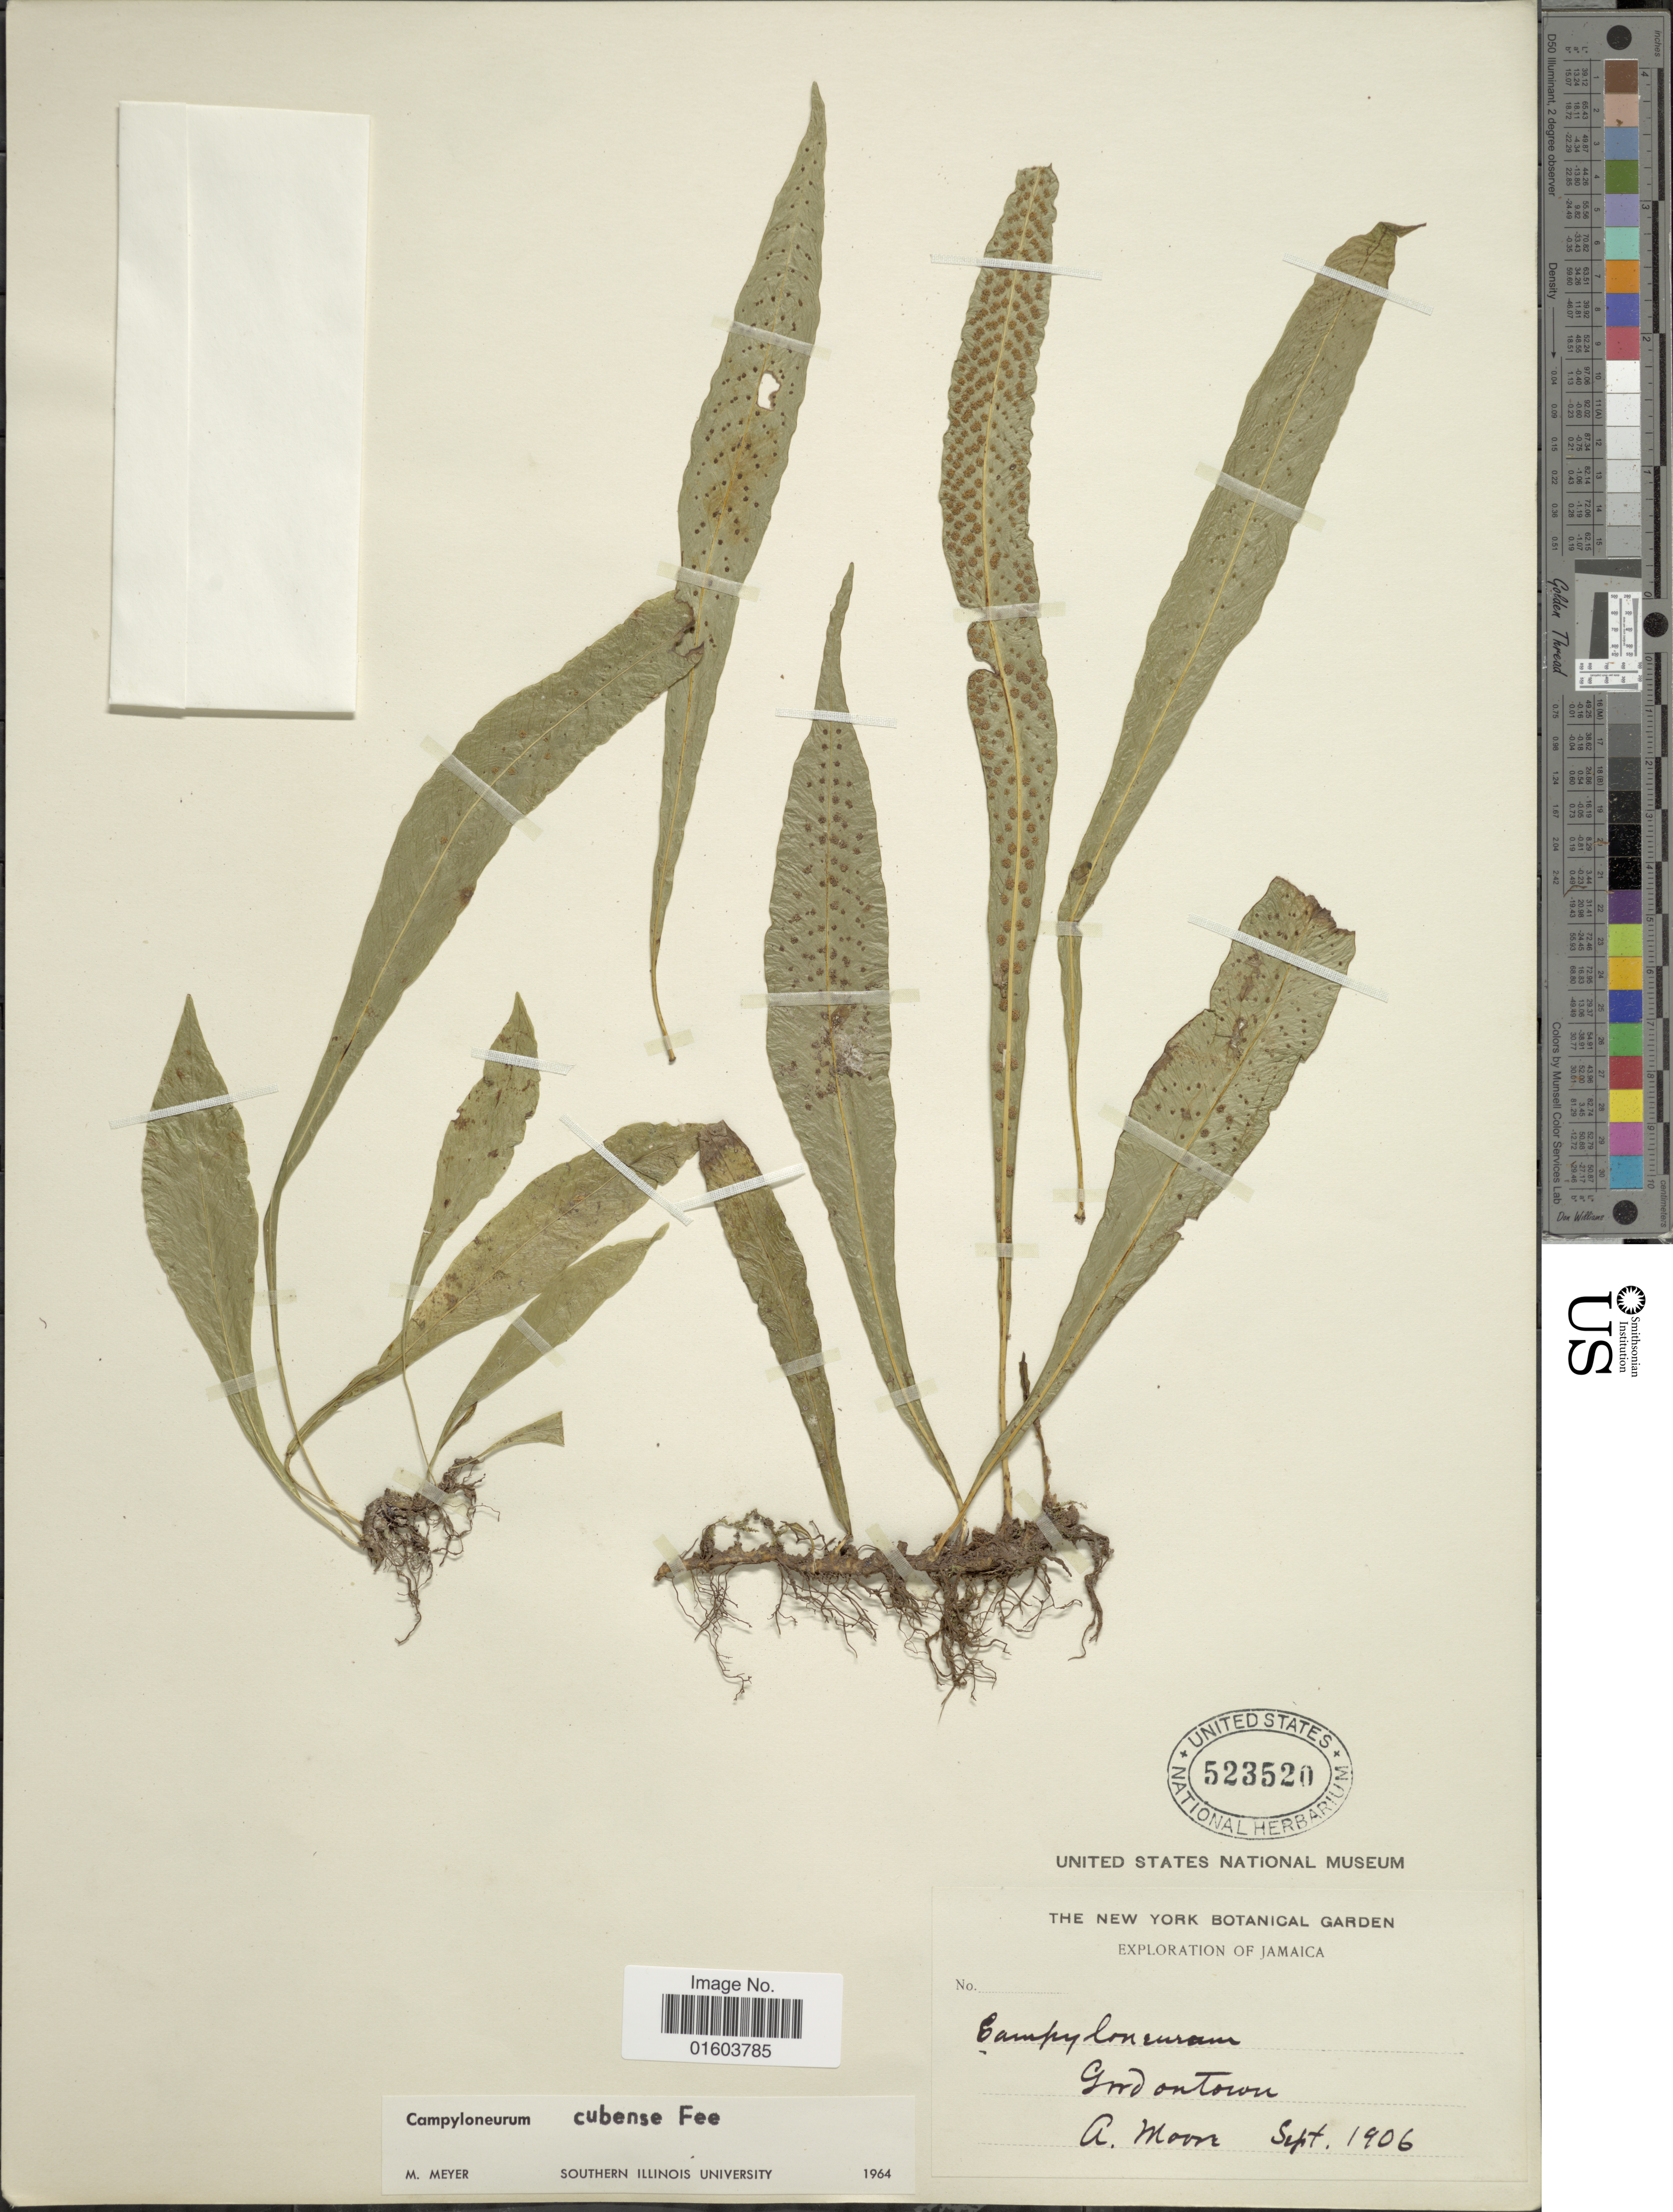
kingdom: Plantae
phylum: Tracheophyta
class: Polypodiopsida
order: Polypodiales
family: Polypodiaceae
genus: Campyloneurum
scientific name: Campyloneurum vexatum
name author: Ching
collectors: A. Moore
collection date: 1906-09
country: Jamaica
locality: Gordontown, Jamaica.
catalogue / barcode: US 523520